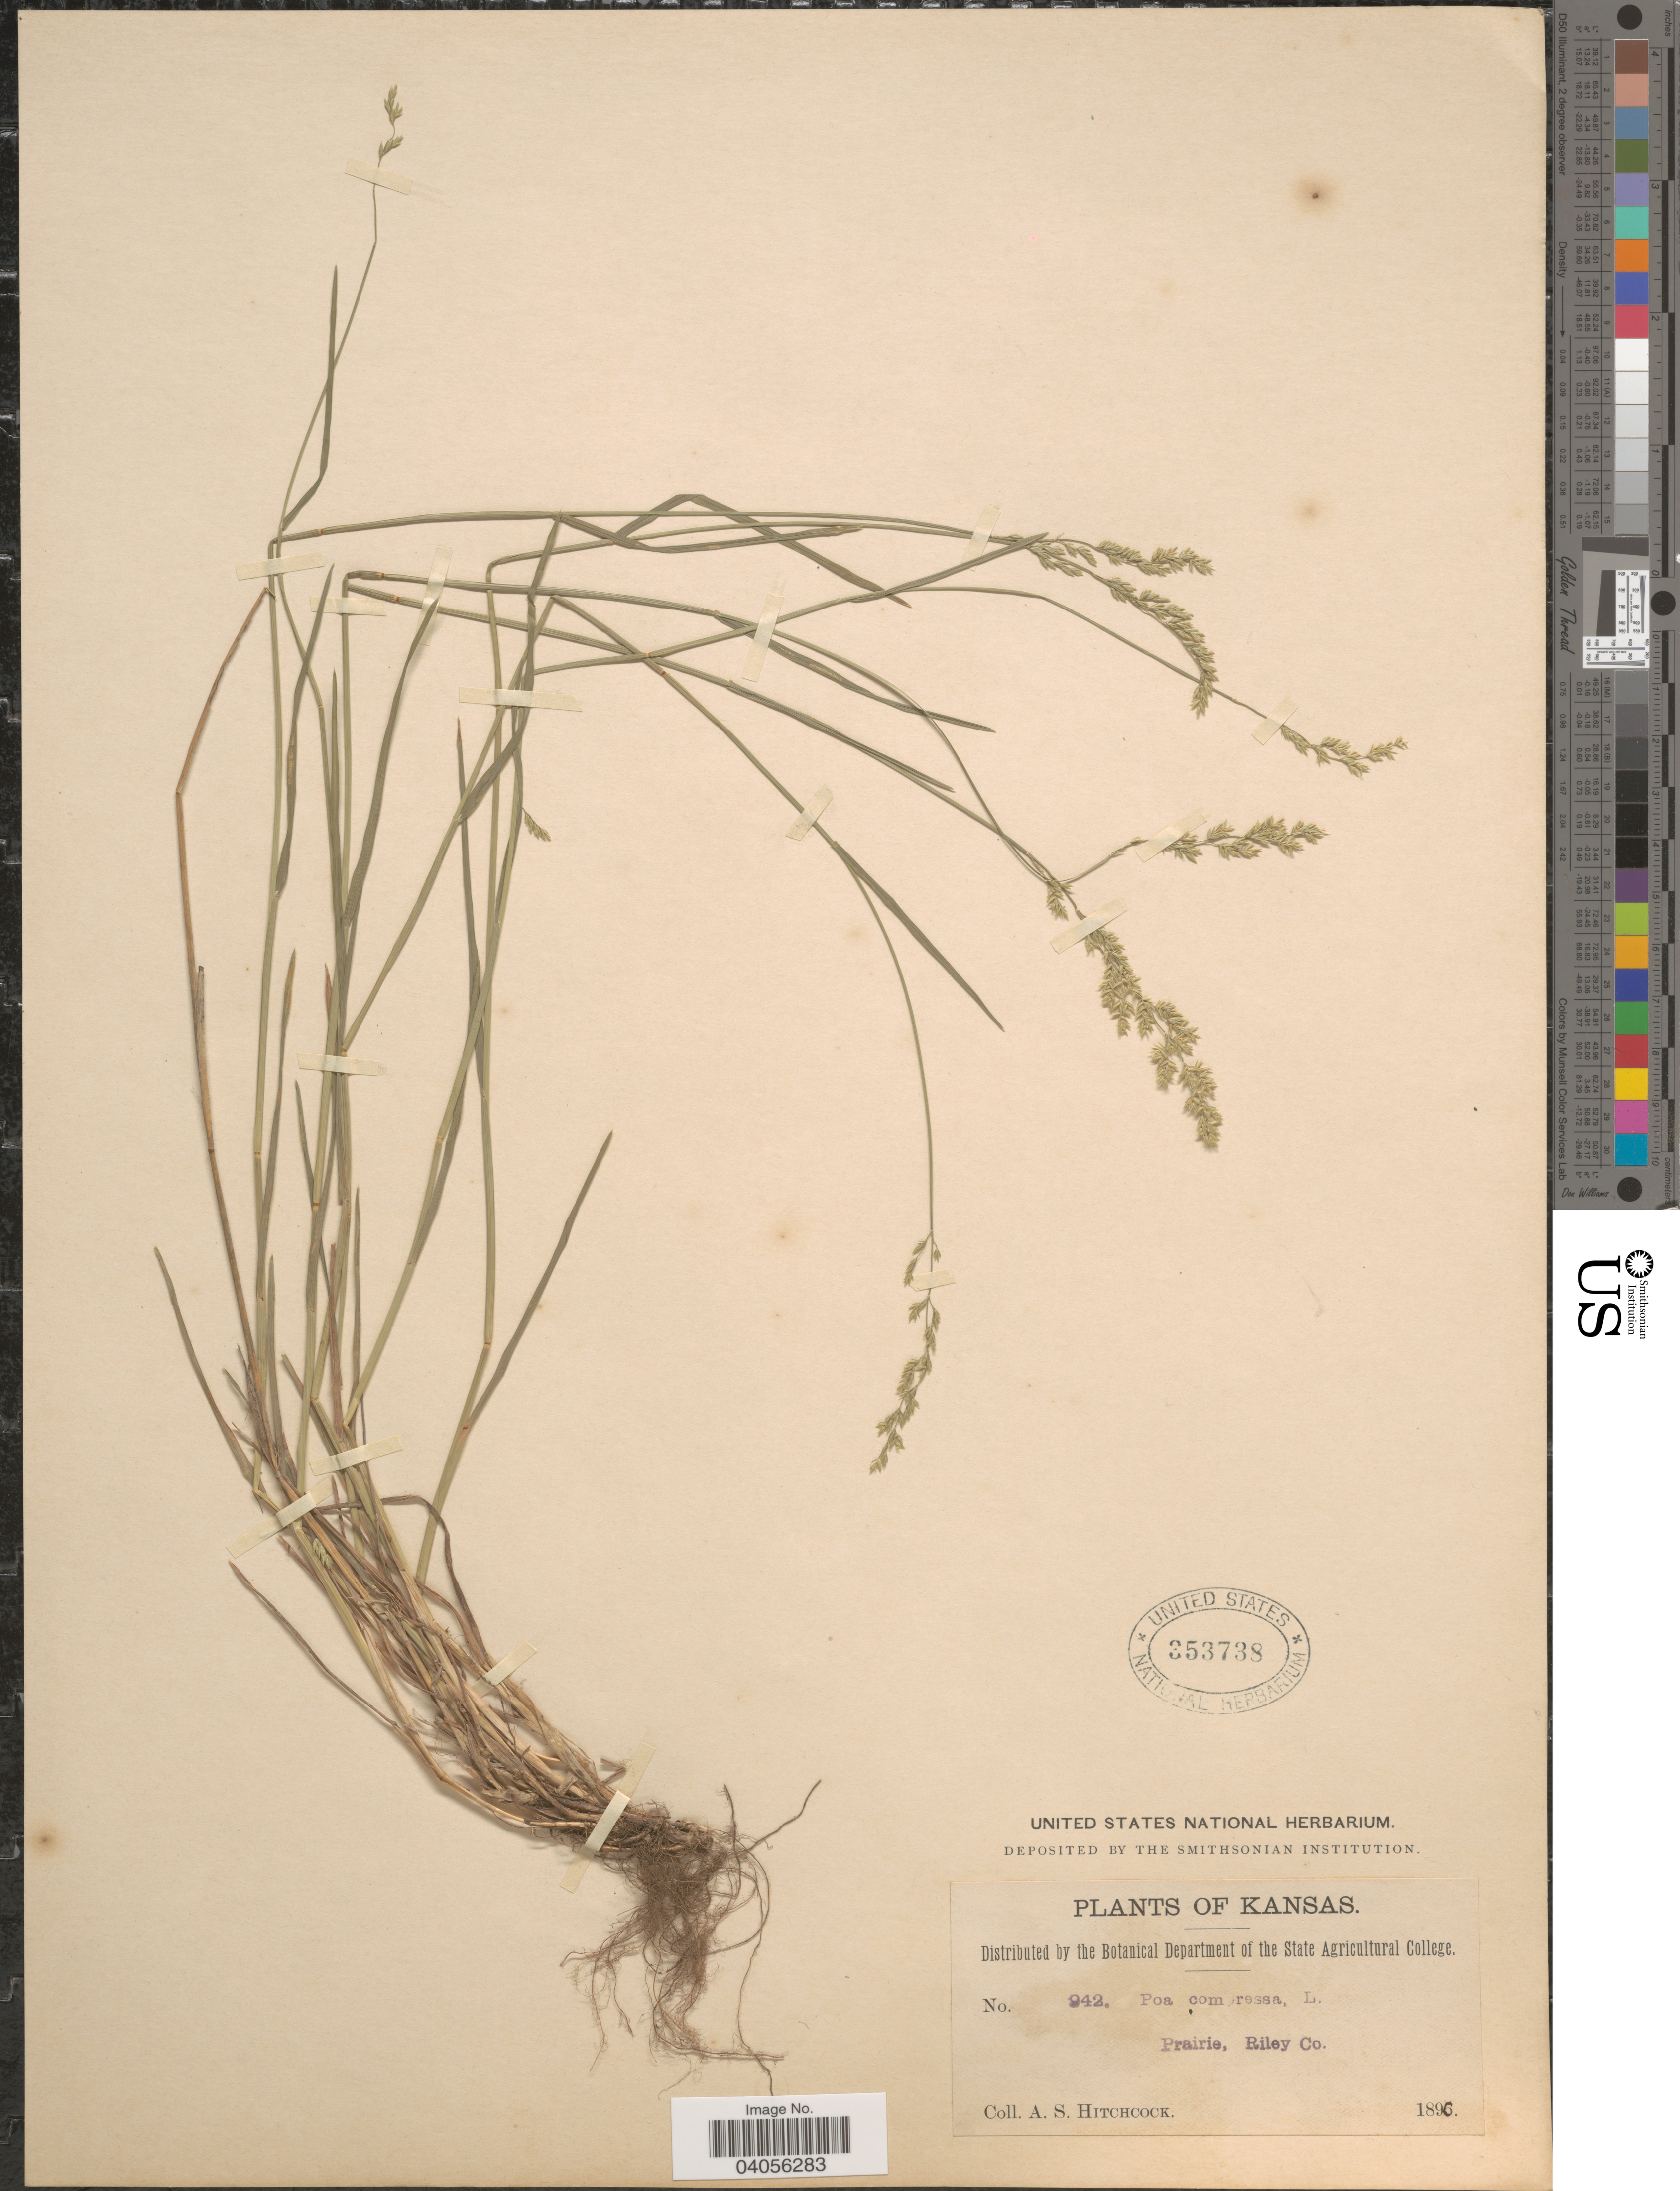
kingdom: Plantae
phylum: Tracheophyta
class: Liliopsida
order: Poales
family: Poaceae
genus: Poa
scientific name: Poa compressa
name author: L.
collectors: A. S. Hitchcock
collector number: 942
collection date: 1896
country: United States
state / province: Kansas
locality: Prairie, Riley Co.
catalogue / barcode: US 353738